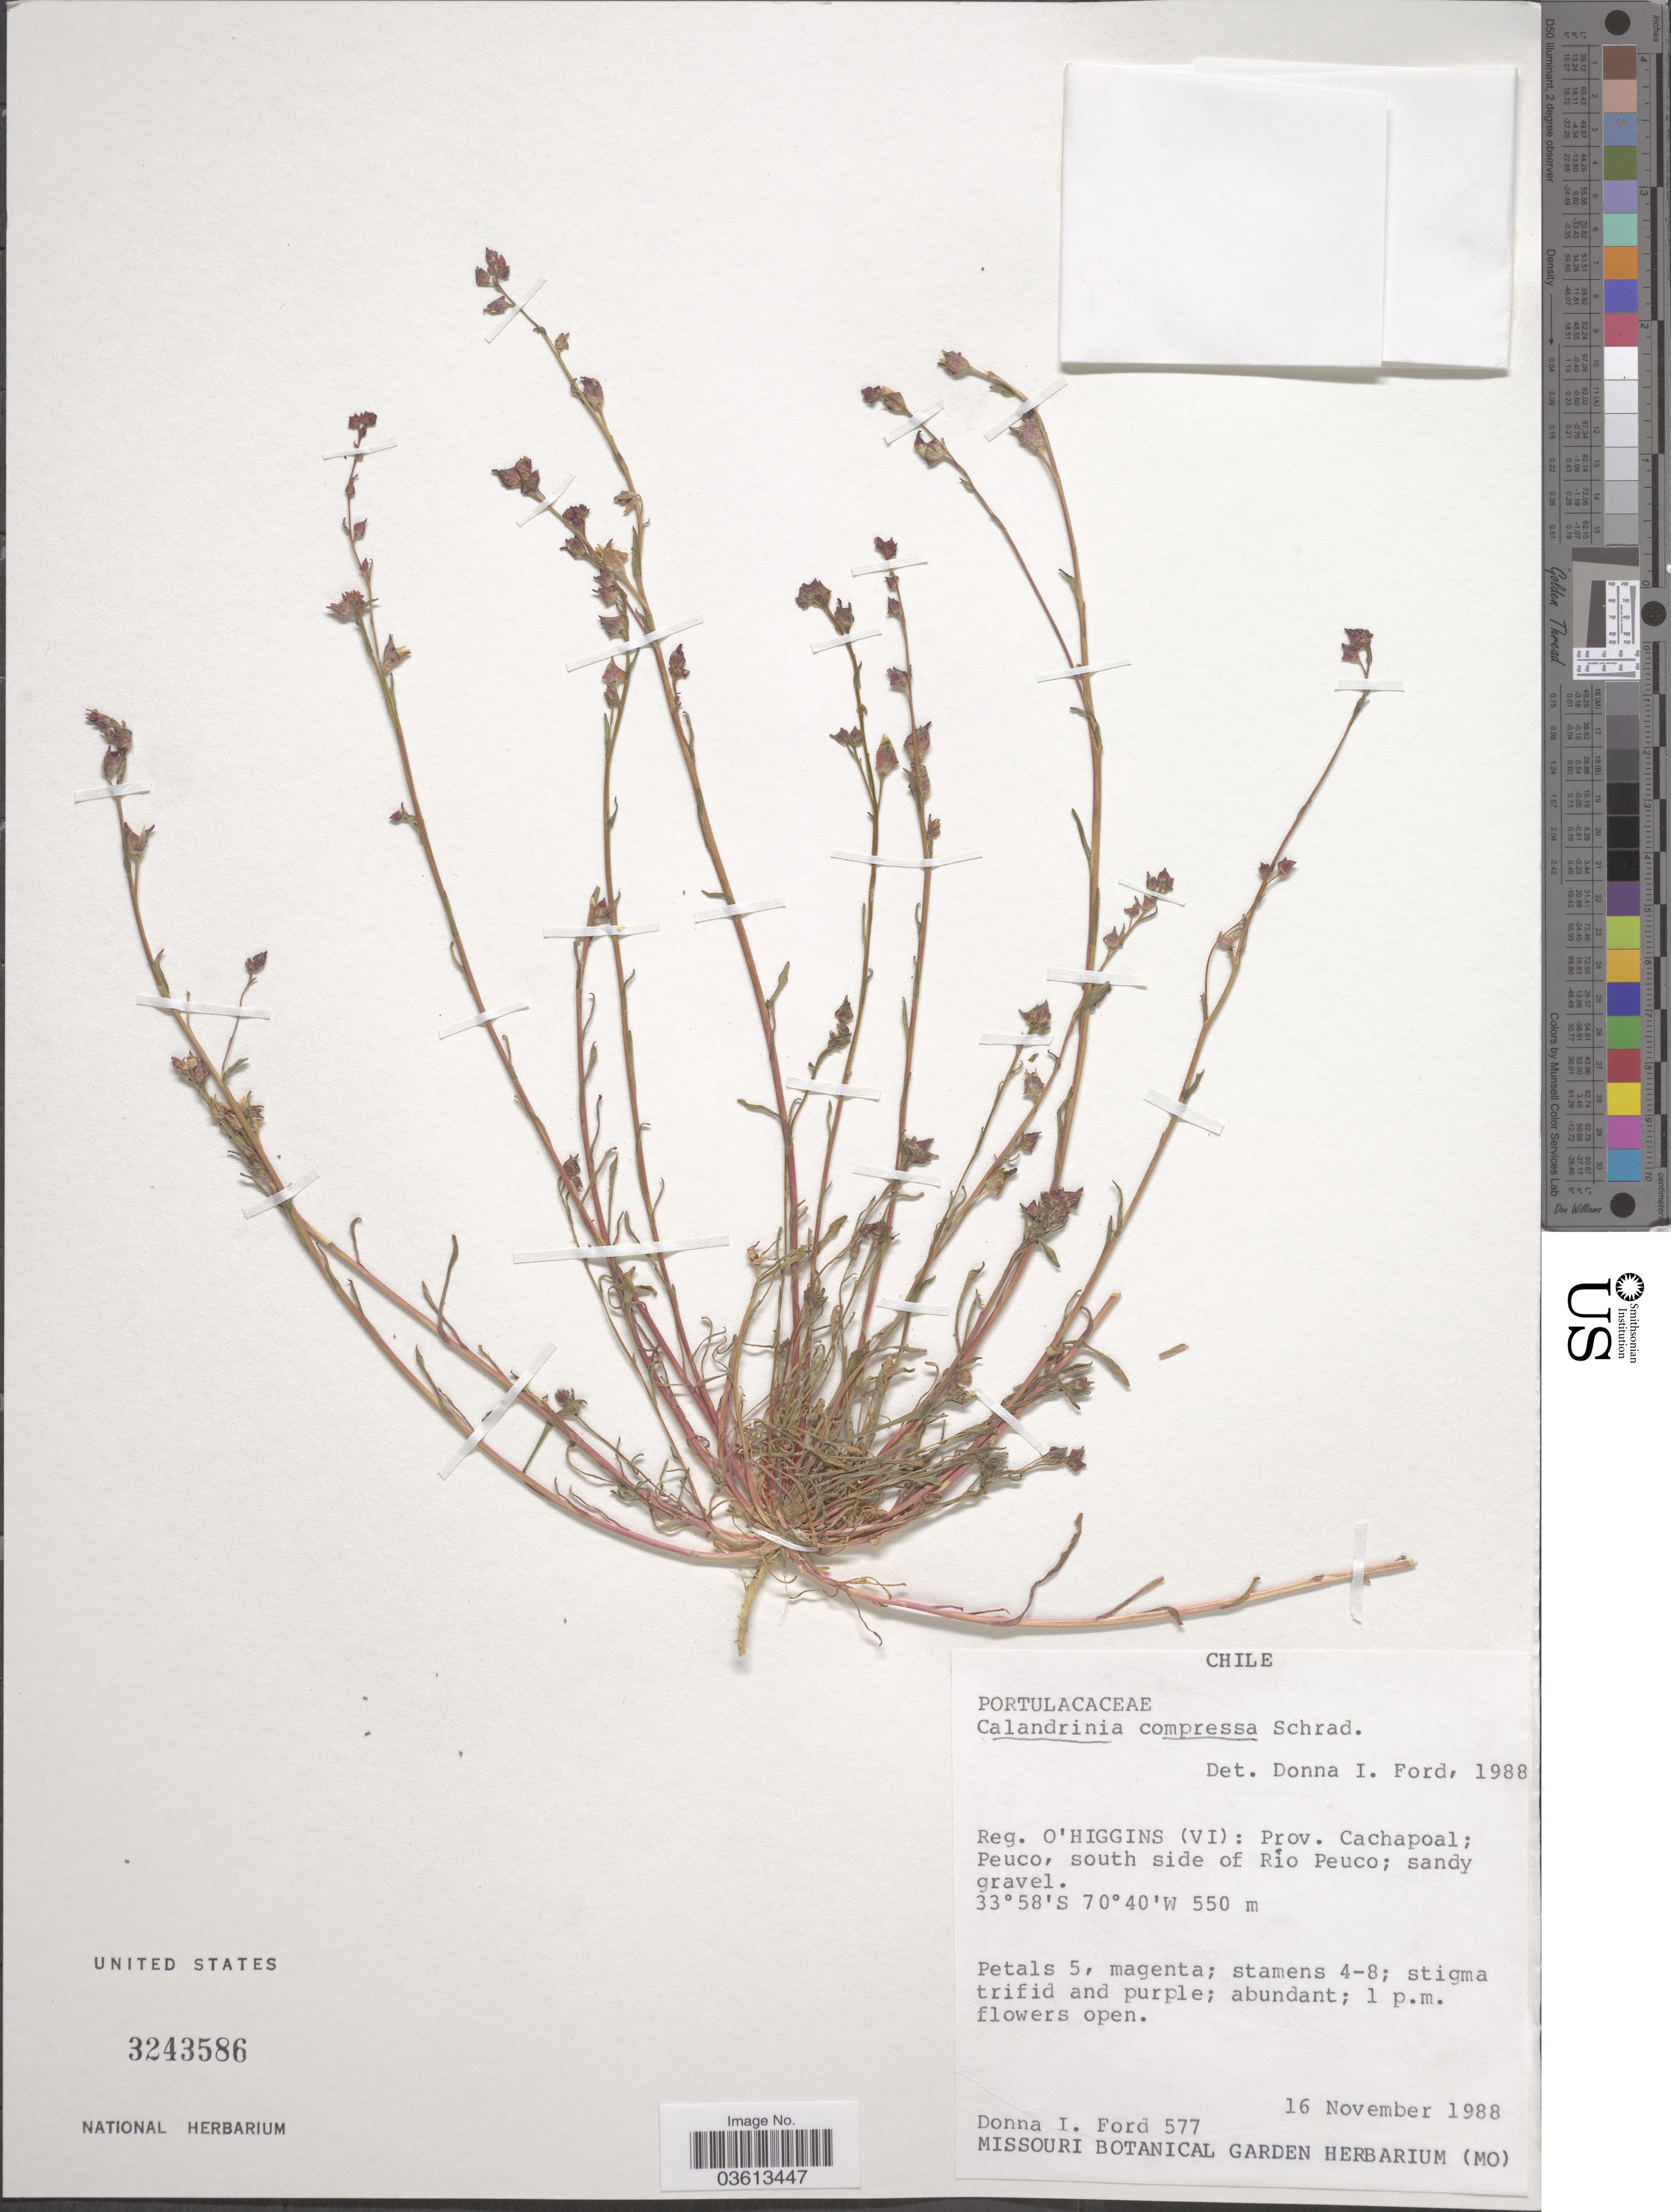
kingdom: Plantae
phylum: Tracheophyta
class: Magnoliopsida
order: Caryophyllales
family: Montiaceae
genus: Calandrinia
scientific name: Calandrinia ciliata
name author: (Ruiz & Pav.) DC.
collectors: Ford, D.I.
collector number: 577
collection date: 1988-11-16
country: Chile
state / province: O'Higgins (VI)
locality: Reg. O'Higgins (VI): Prov. Cachapoal; Peuco, south side of Río Peuco.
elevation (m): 550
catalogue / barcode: US 3243586